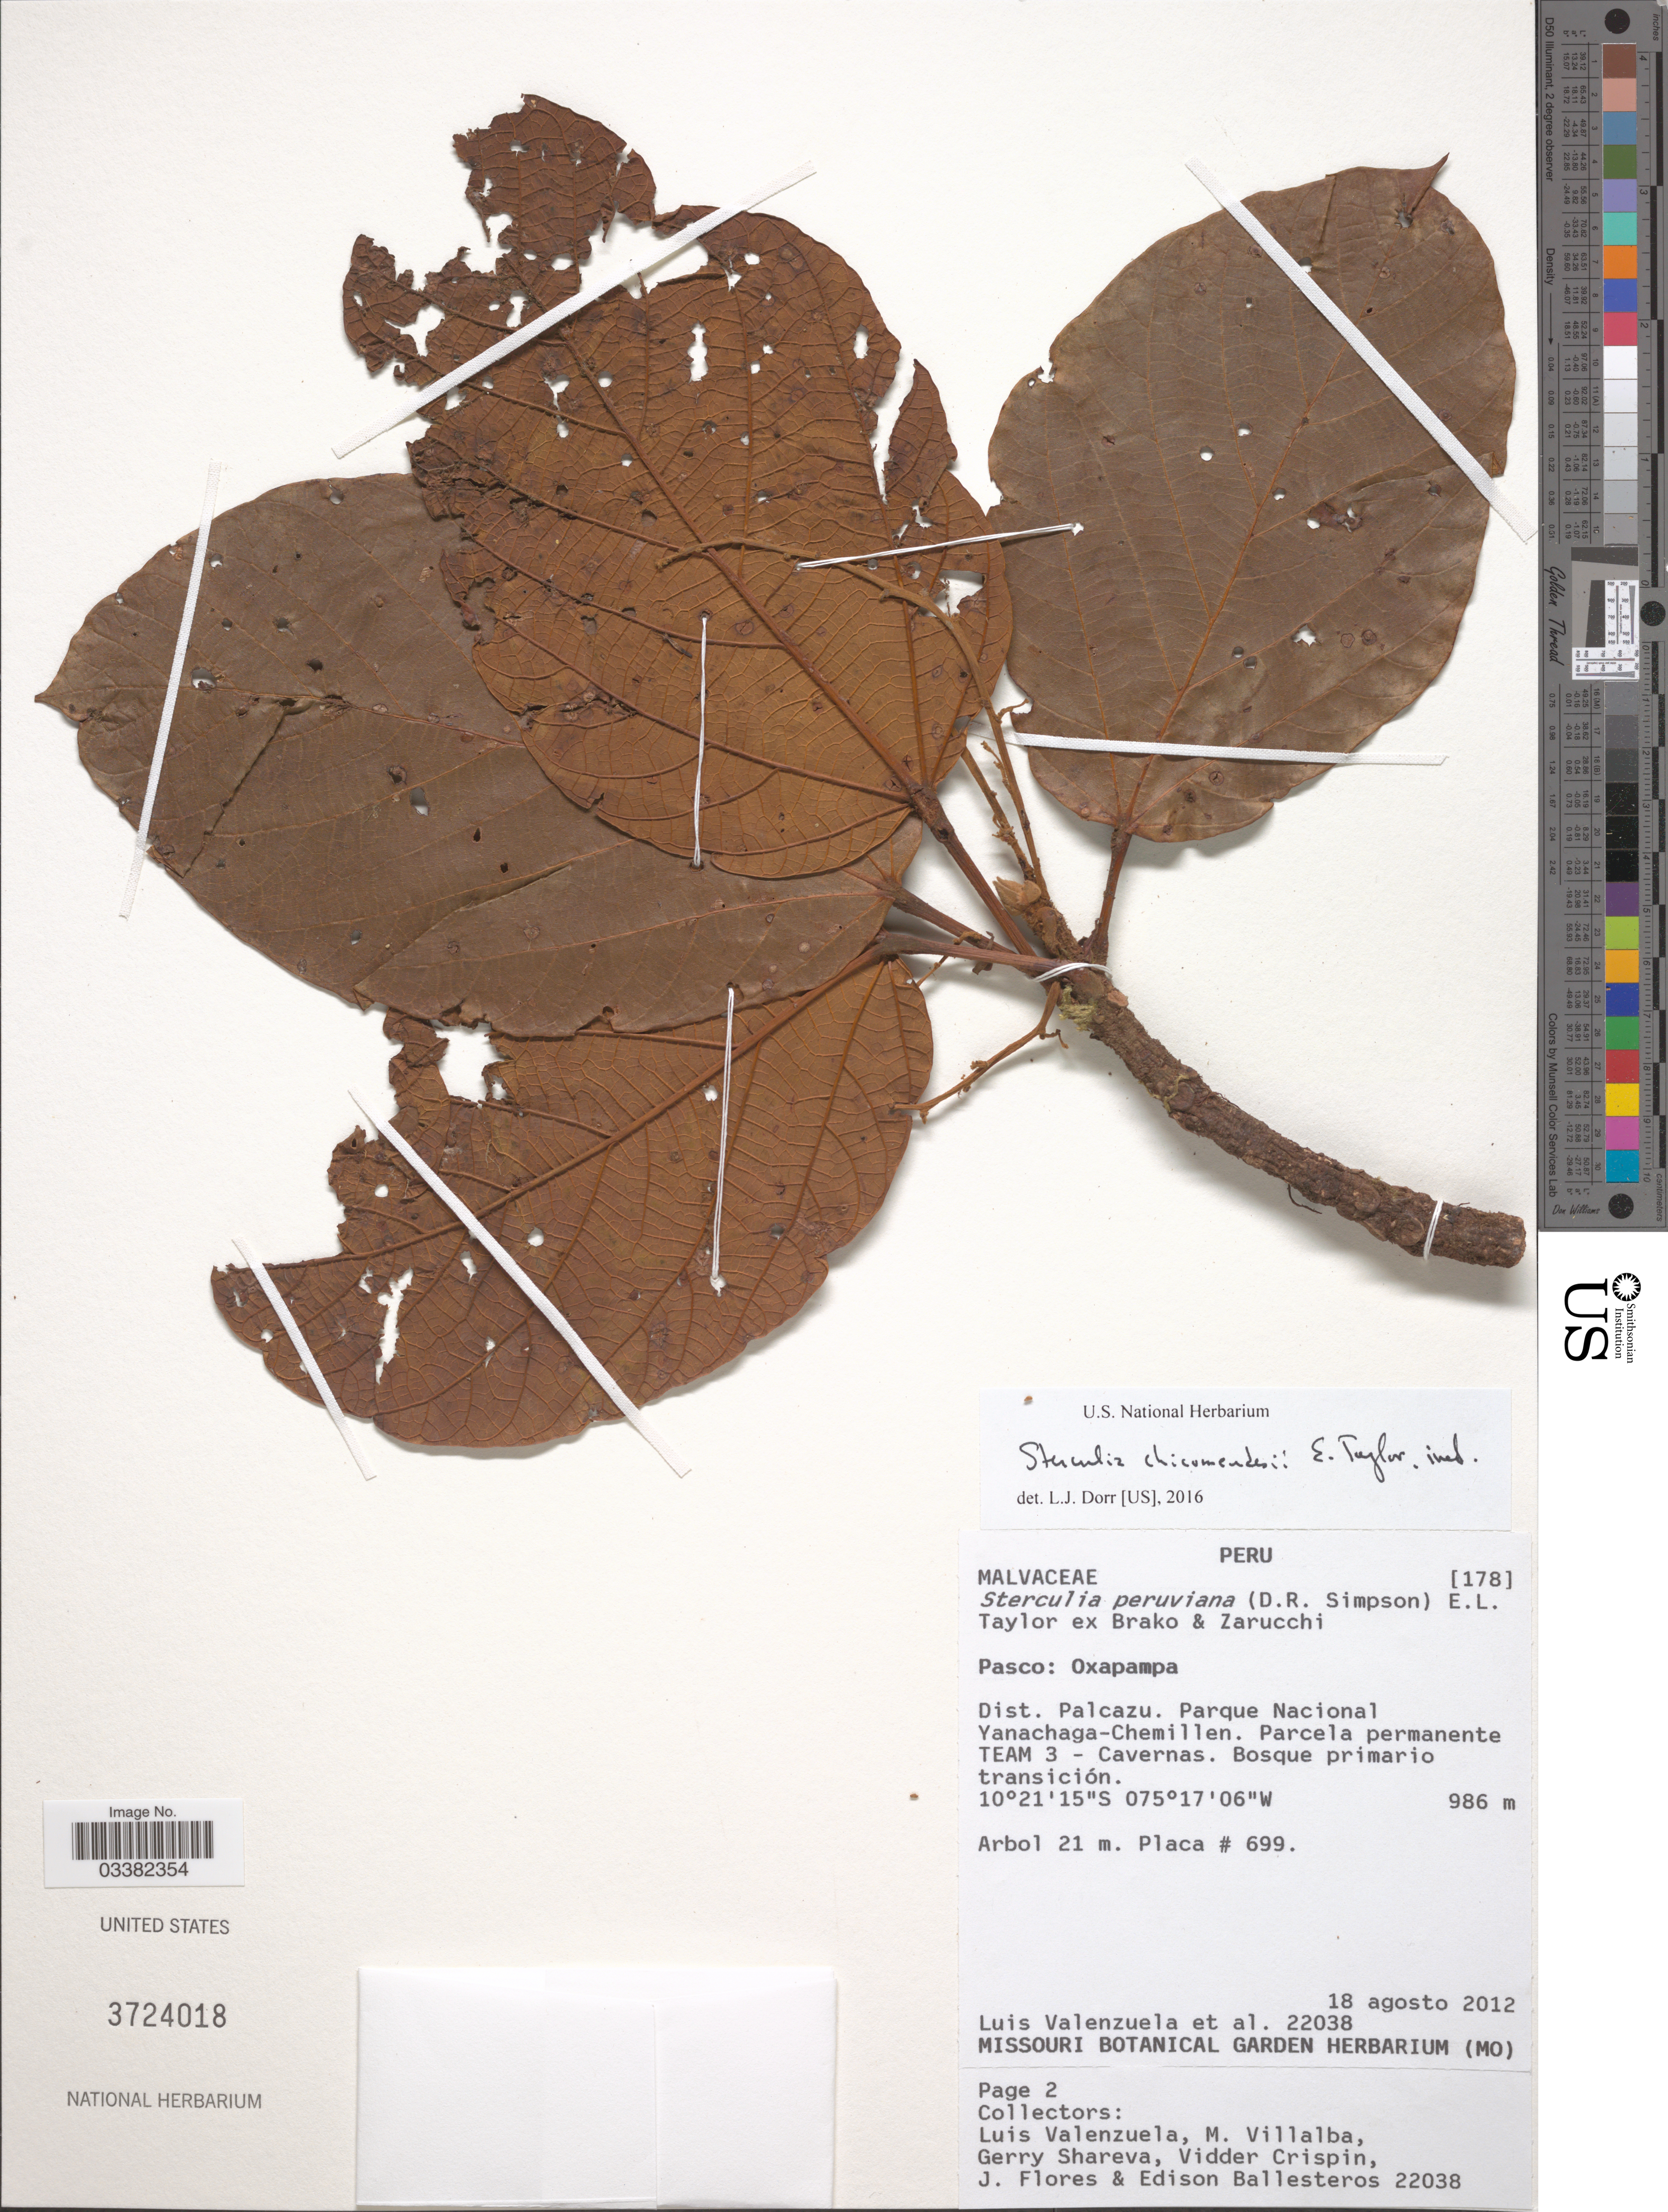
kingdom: Plantae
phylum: Tracheophyta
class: Magnoliopsida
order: Malvales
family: Malvaceae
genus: Sterculia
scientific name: Sterculia chicomendesii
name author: E.L. Taylor ex Colli-Silva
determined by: Dorr, Laurence J., Curator (BOT), Smithsonian Institution - National Museum of Natural History (UNITED STATES)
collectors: L. Valenzuela, M. Villalba, G. Shareva, V. Crispin & et al.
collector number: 22038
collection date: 2012-08-18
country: Peru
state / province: Pasco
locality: Oxapampa. Dist. Palcazu. Parque Nacional Yanachaga-Chemillen. Parcela permanente TEAM 3 - Cavernas.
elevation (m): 986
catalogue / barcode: US 3724018